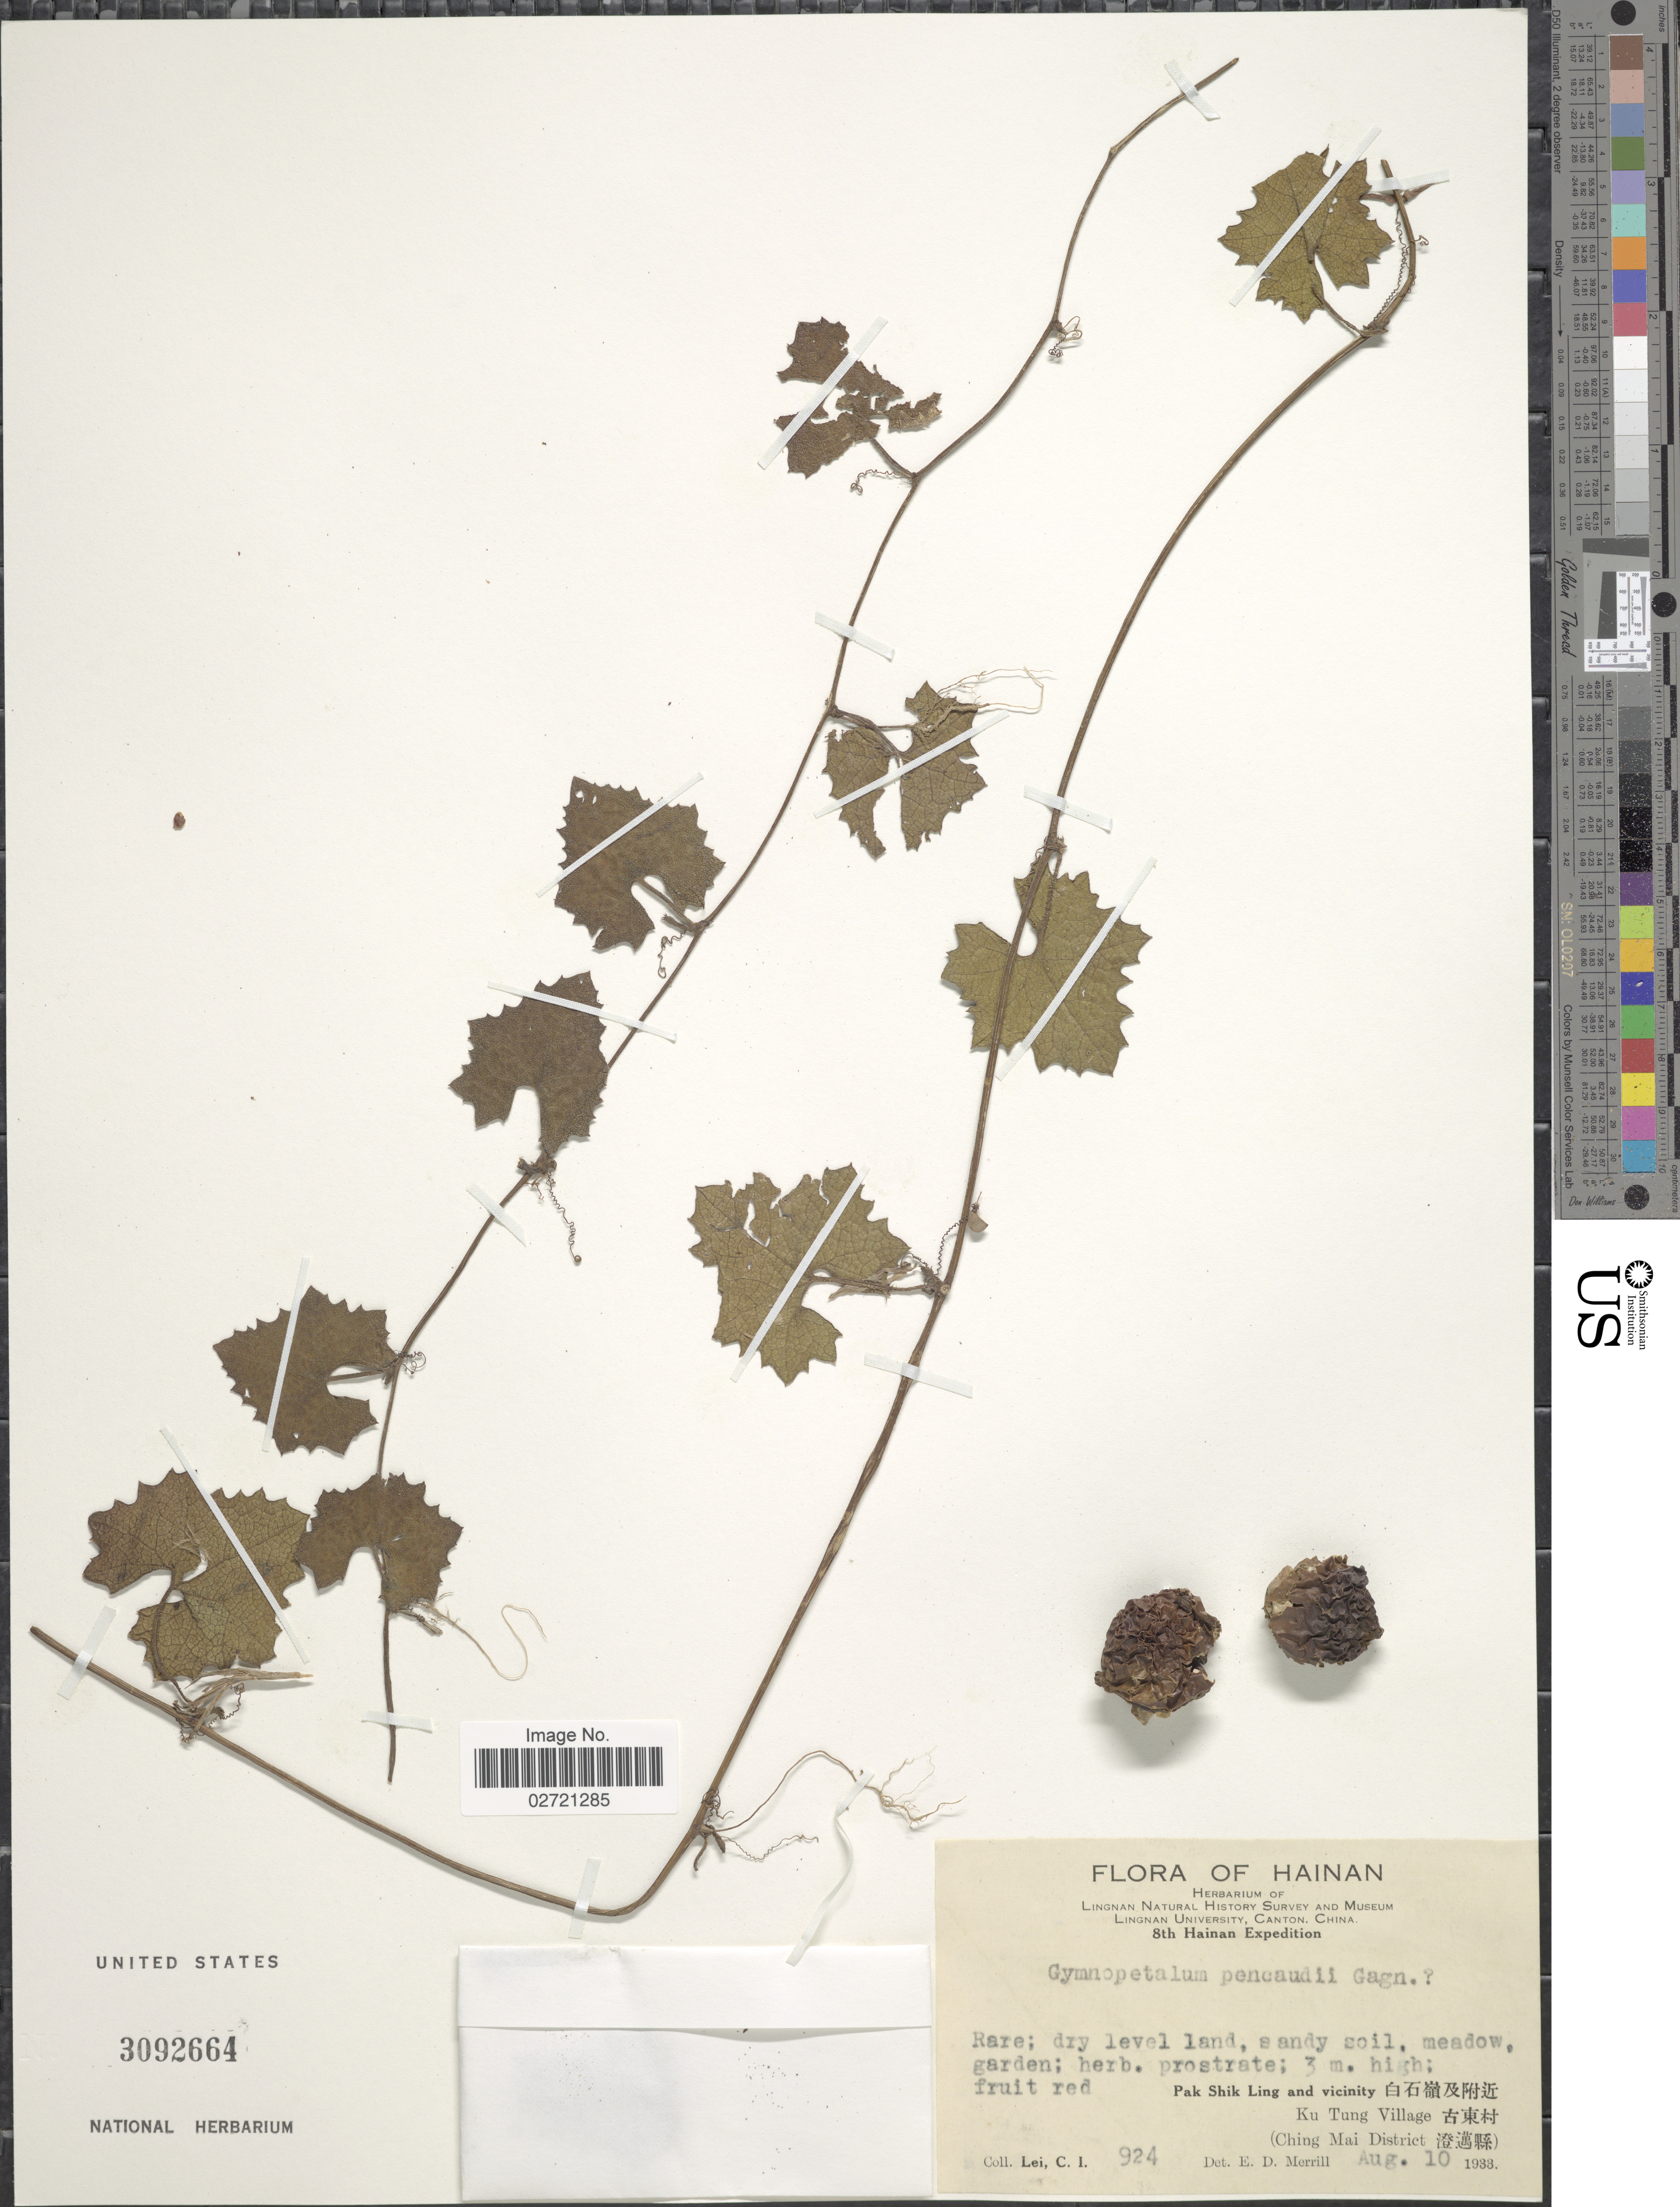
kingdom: Plantae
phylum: Tracheophyta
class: Magnoliopsida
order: Cucurbitales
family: Cucurbitaceae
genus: Trichosanthes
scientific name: Trichosanthes scabra var. penicaudii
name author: (Gagnep.) H.J. de Boer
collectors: C. I. Lei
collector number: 924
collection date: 1933-08-10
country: China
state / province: Hainan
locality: Pak Shik Ling and vicinity. Ku Tung Village (Ching Mai District)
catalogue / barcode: US 3092664